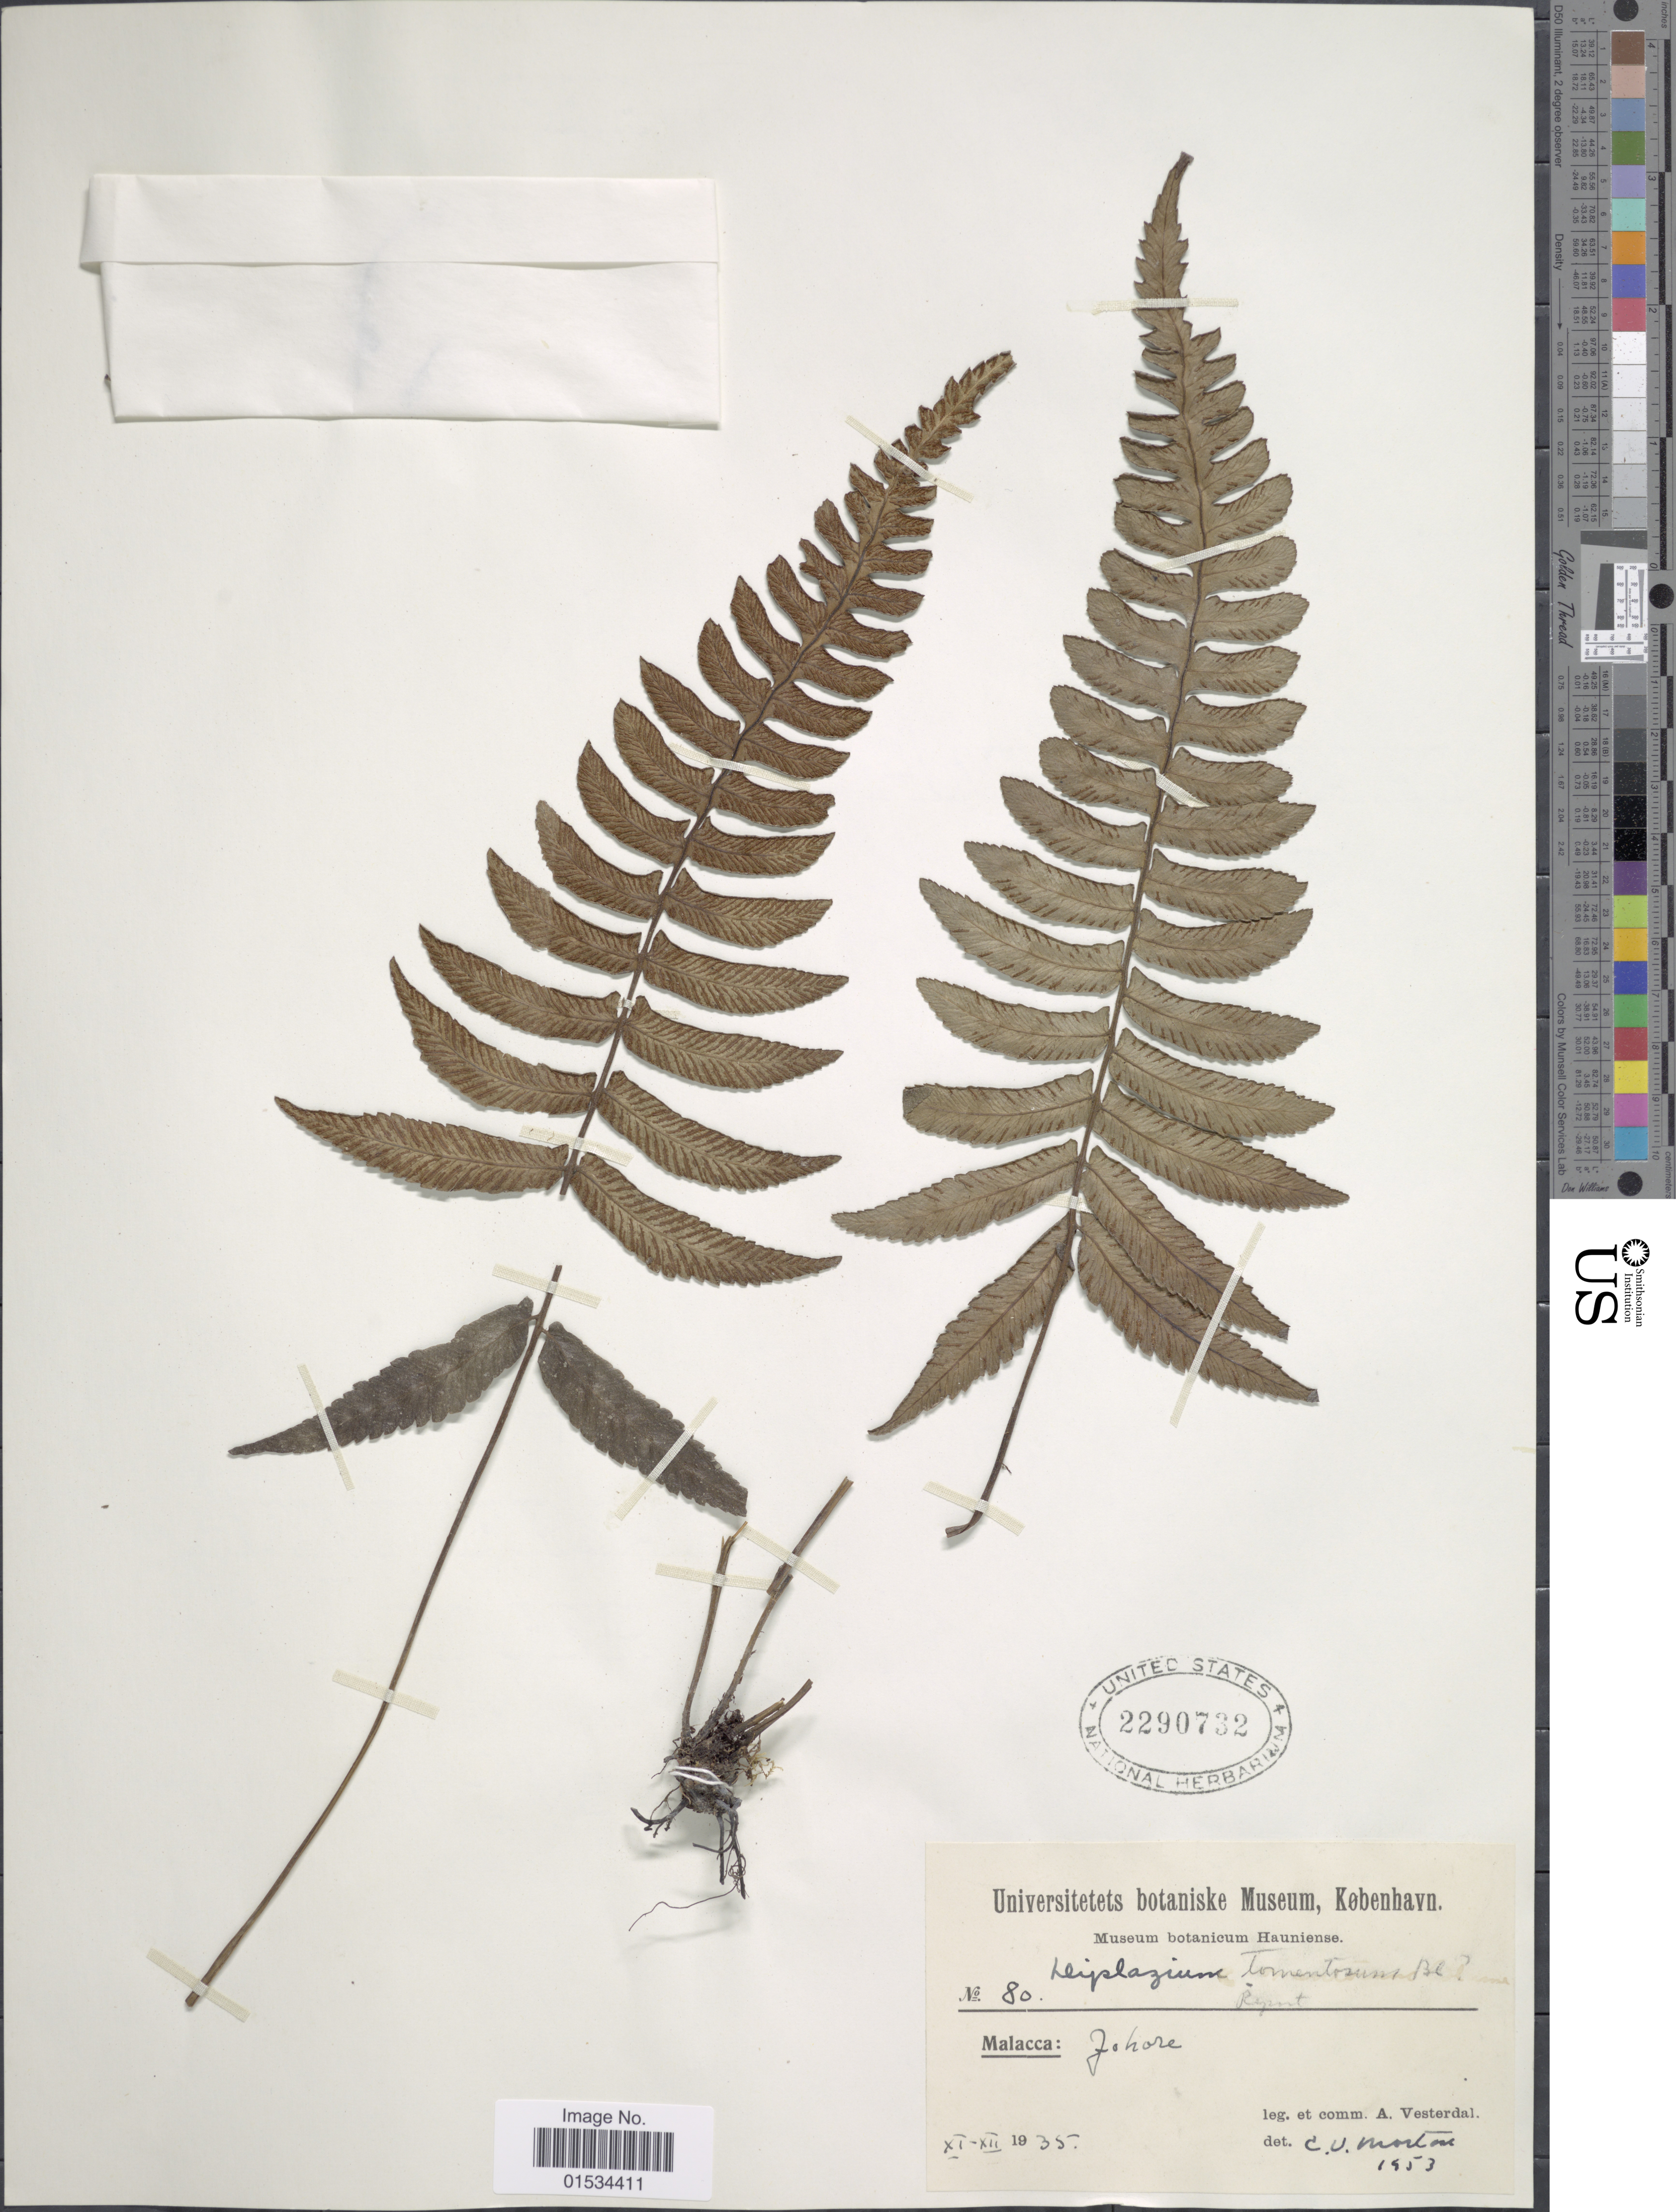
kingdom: Plantae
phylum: Tracheophyta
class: Polypodiopsida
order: Polypodiales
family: Athyriaceae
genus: Diplazium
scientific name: Diplazium tomentosum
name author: Blume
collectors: A. Vesterdal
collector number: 80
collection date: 1935-11/1935-12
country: Malaysia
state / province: Johor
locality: Malacca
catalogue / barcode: US 2290732